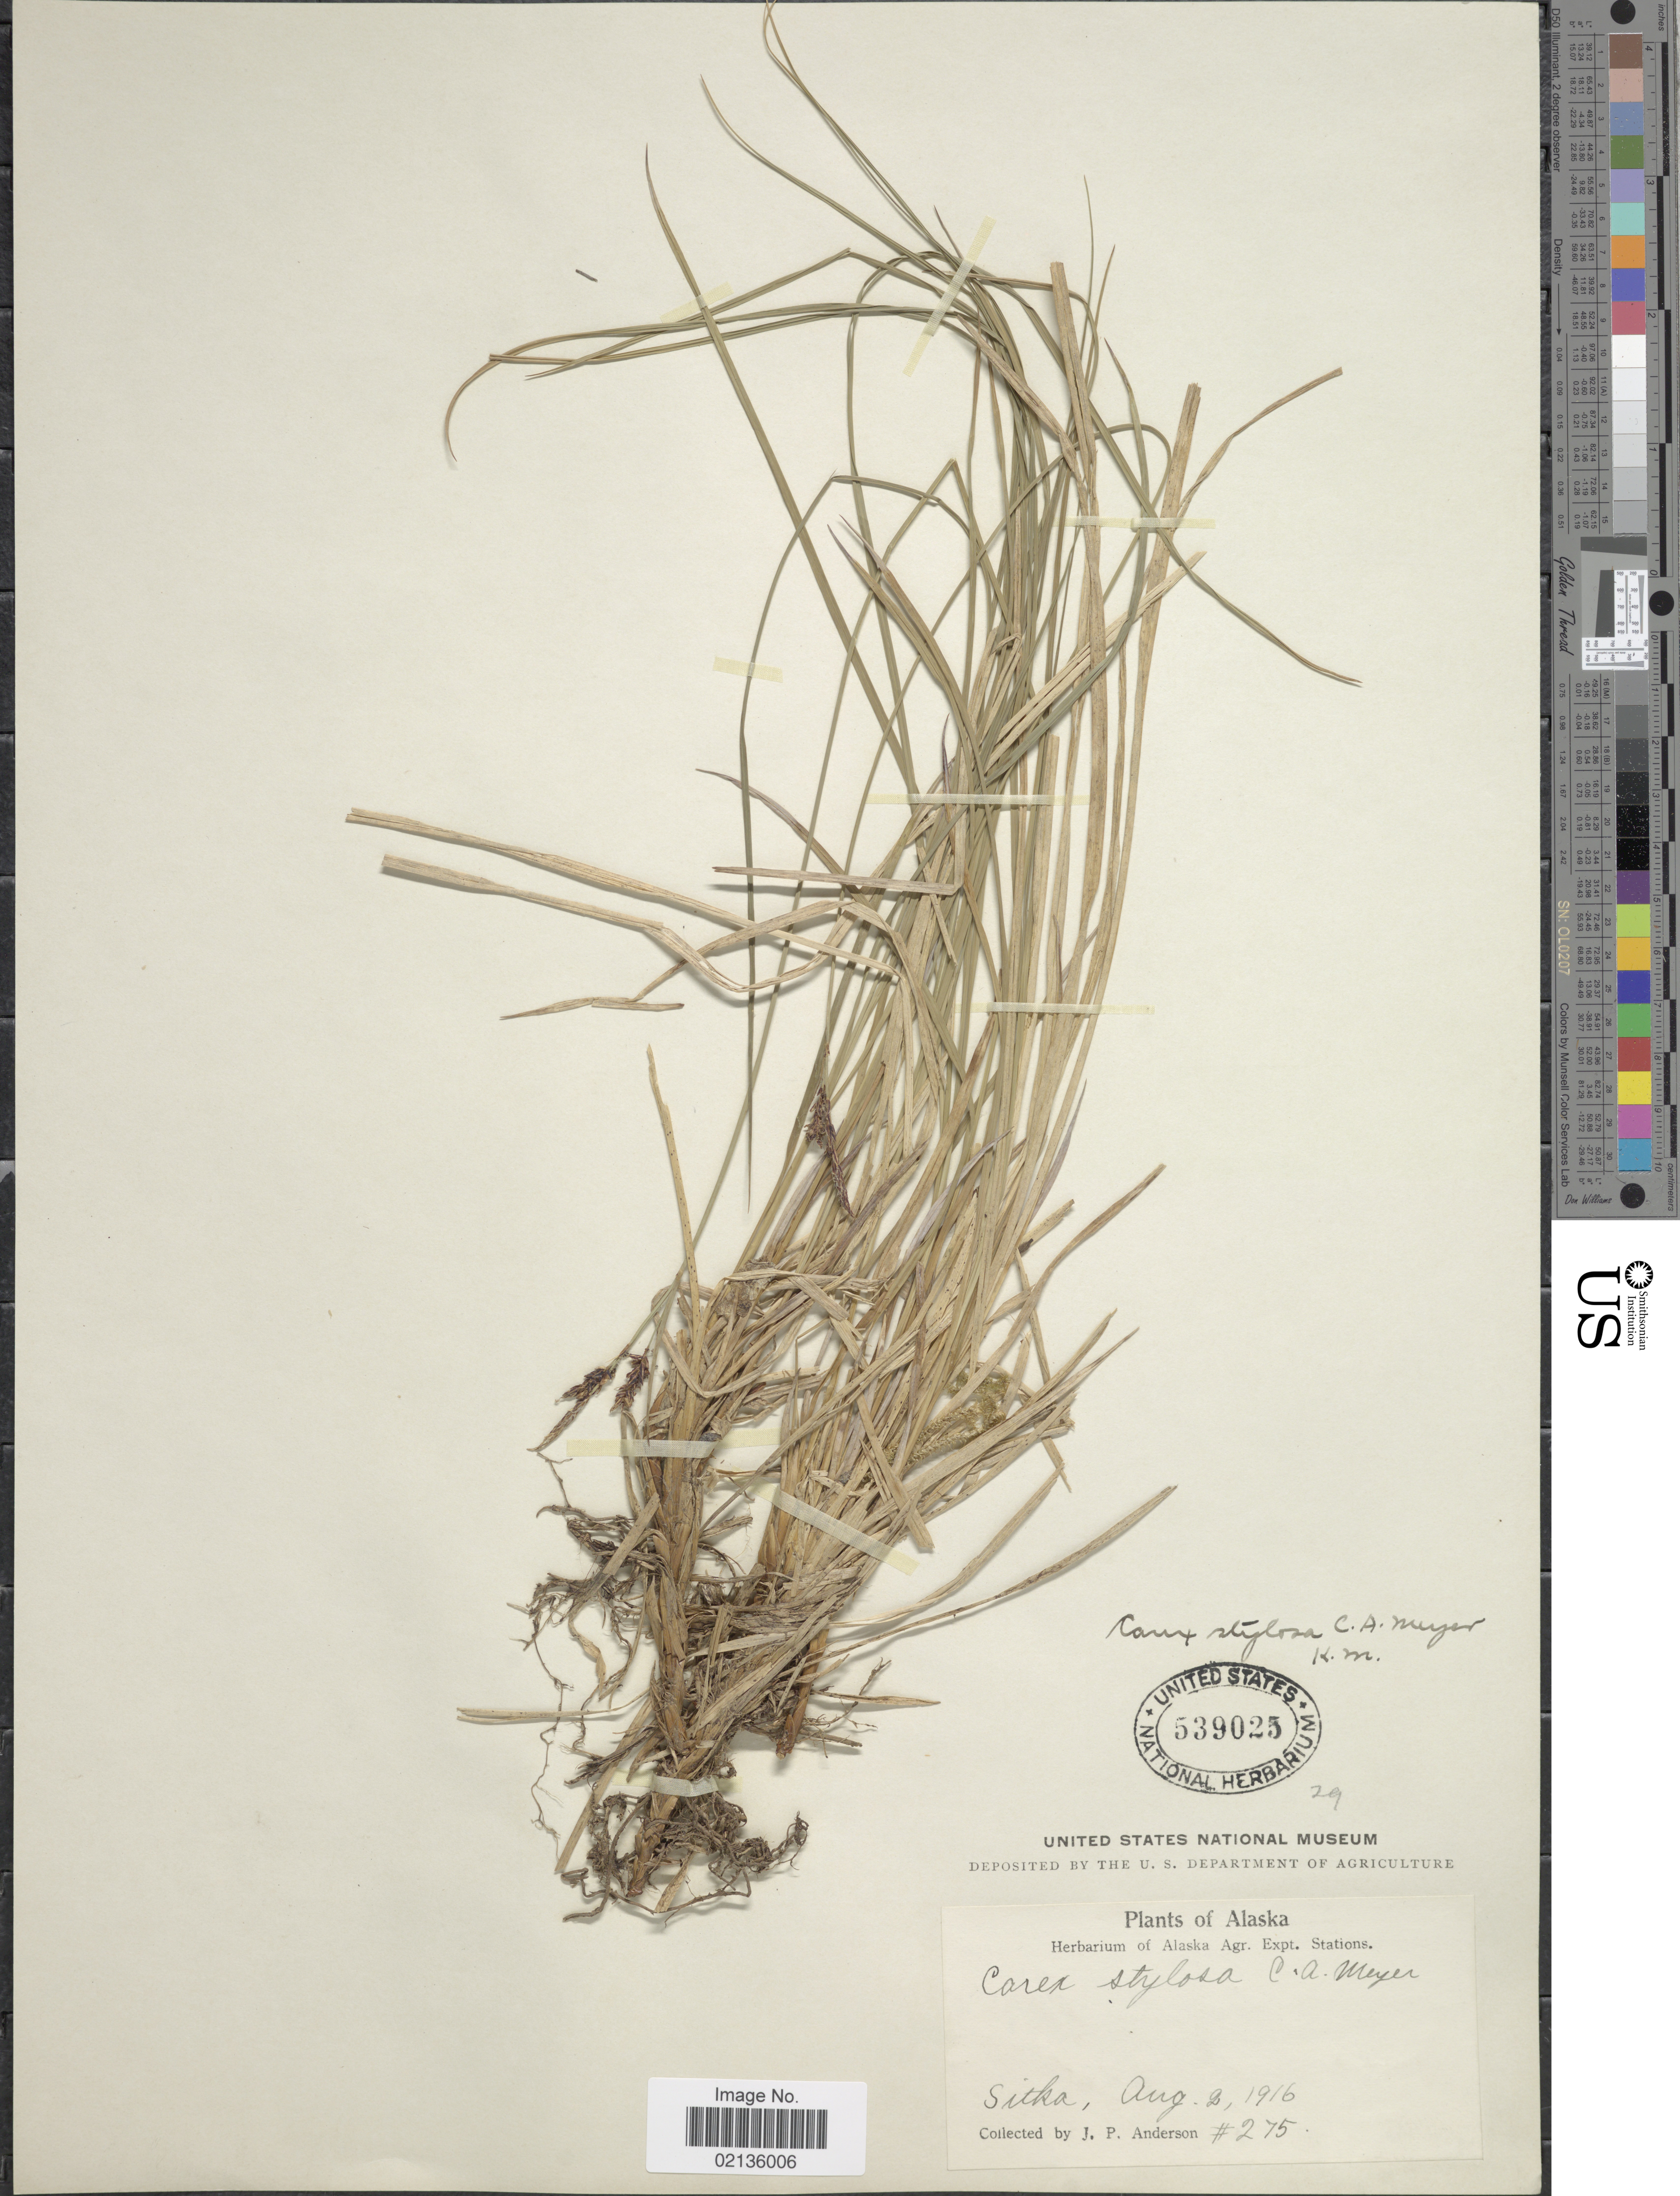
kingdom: Plantae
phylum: Tracheophyta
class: Liliopsida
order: Poales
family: Cyperaceae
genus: Carex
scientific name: Carex stylosa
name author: C.A. Mey.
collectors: J. P. Anderson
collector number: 275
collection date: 1916-08-02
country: United States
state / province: Alaska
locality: Sitka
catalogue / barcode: US 539025